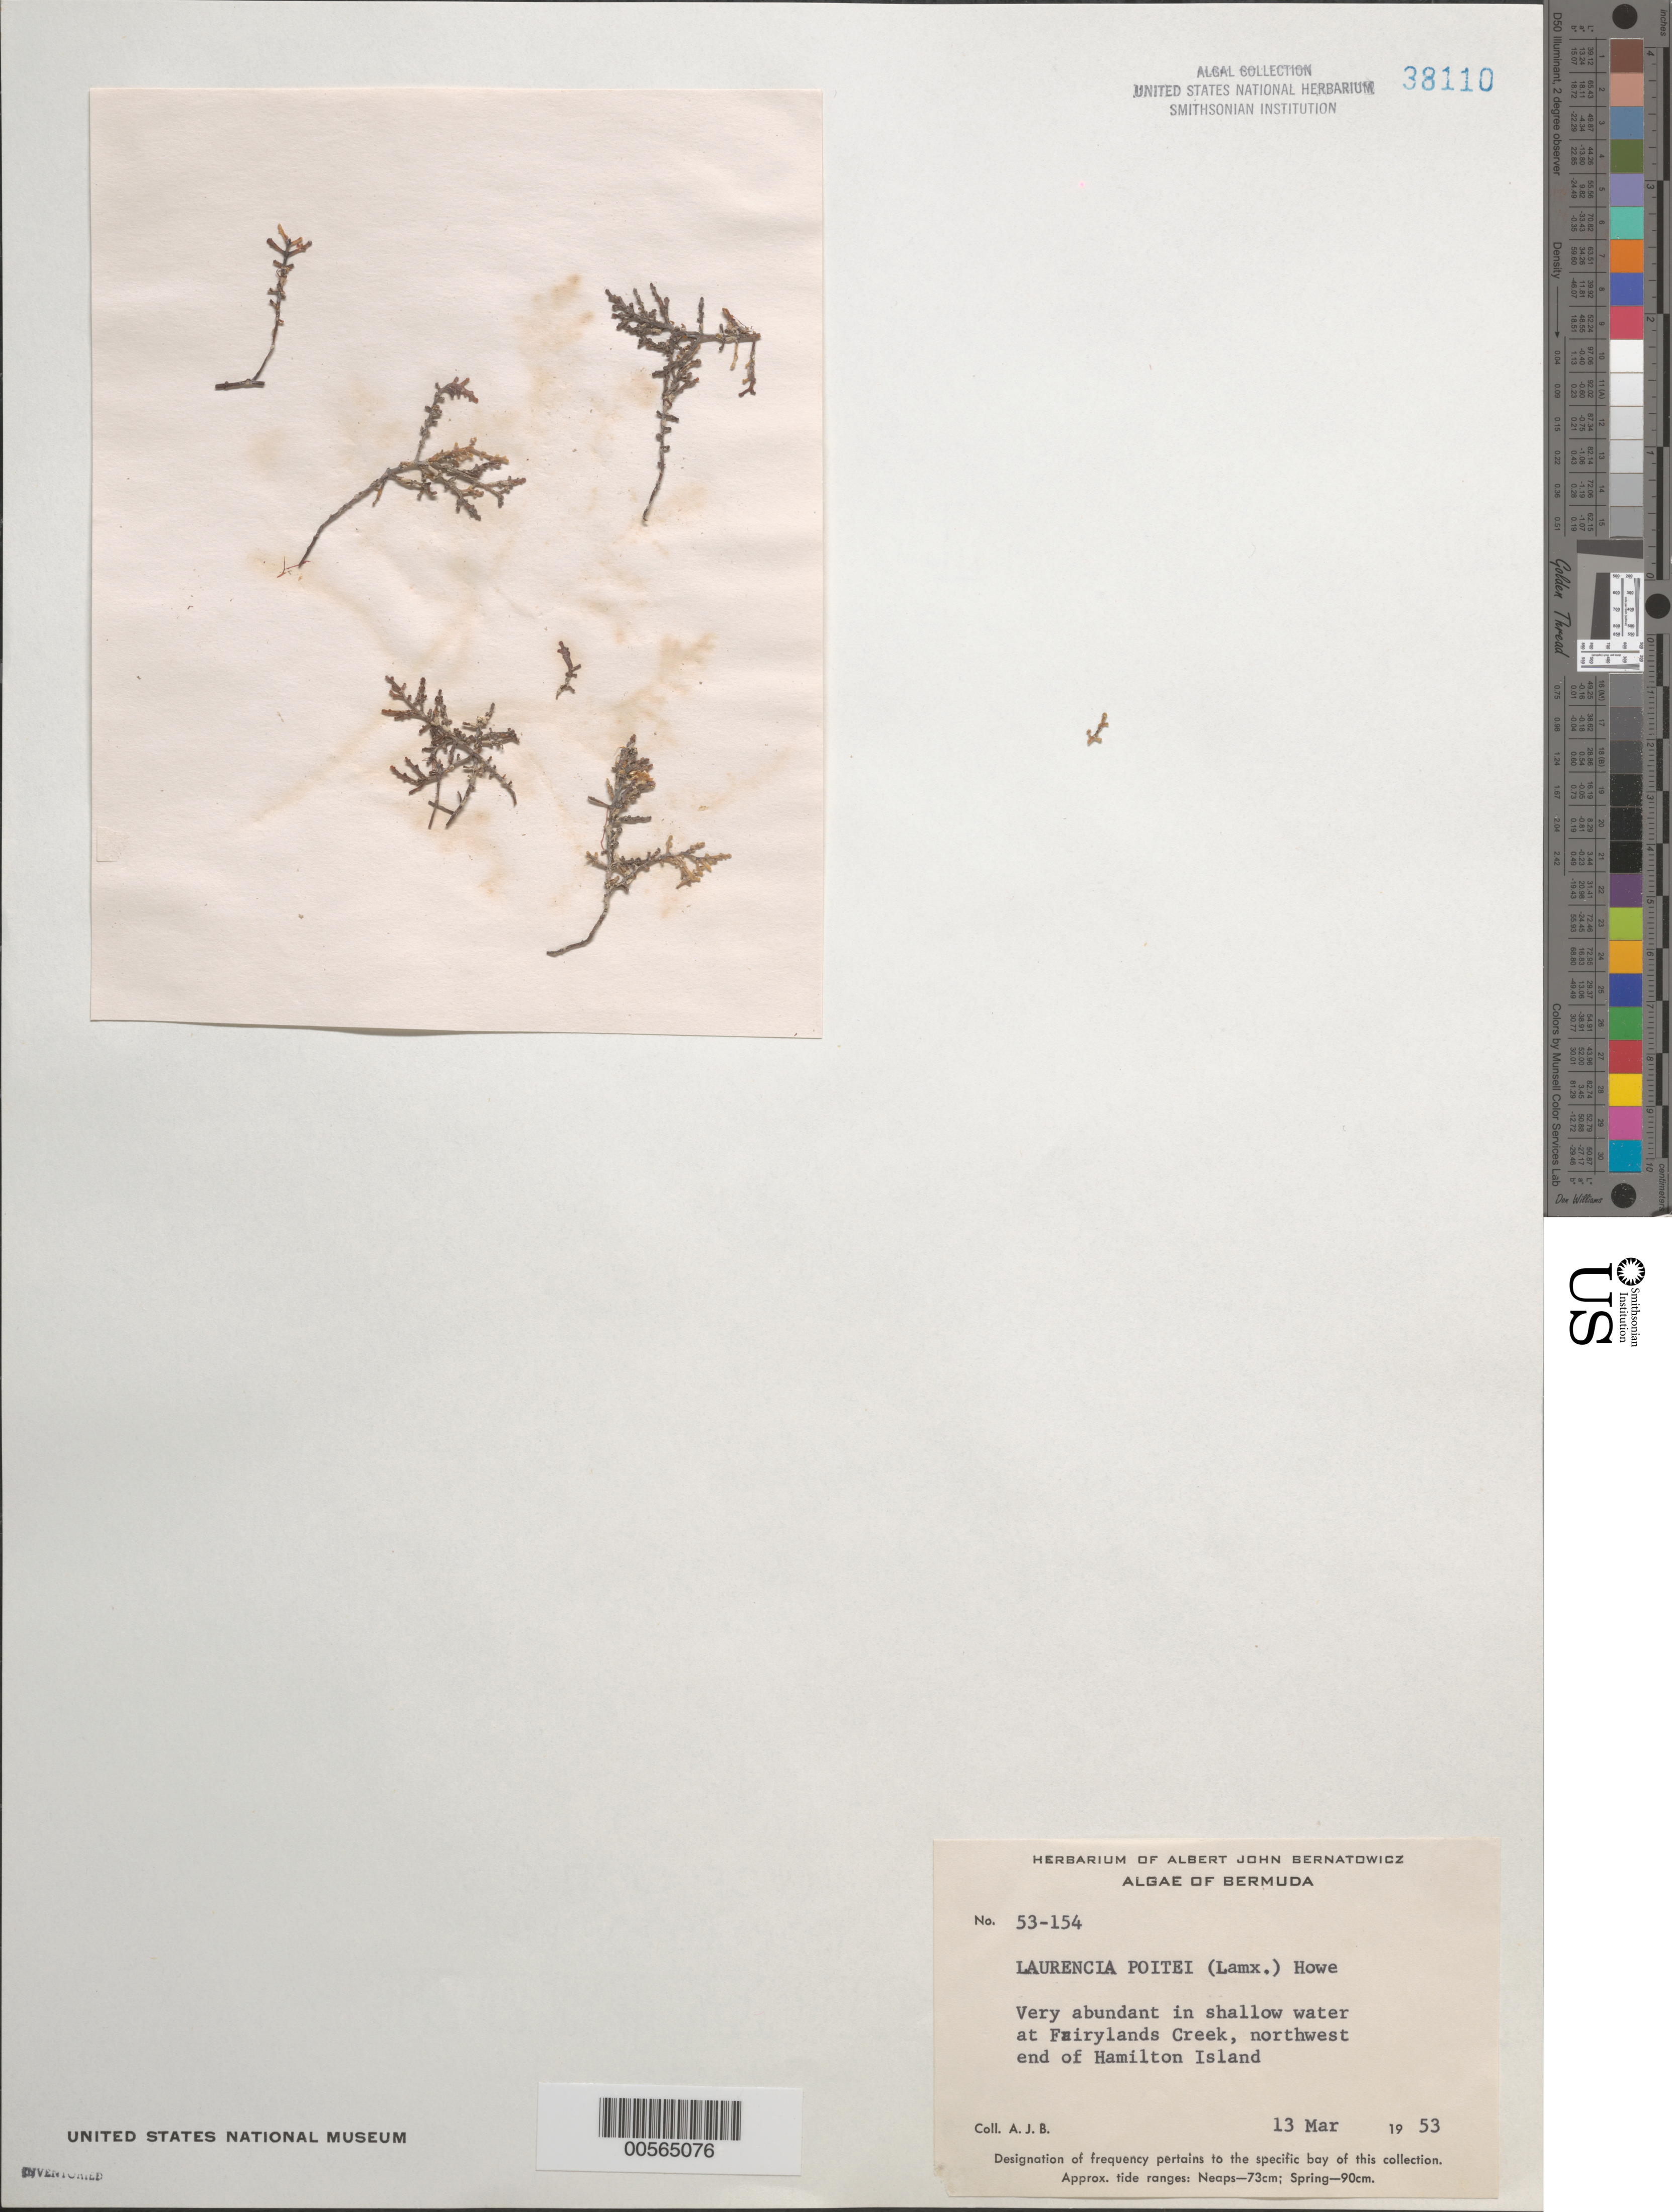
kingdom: Plantae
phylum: Rhodophyta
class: Florideophyceae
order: Ceramiales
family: Rhodomelaceae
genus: Yuzurua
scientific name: Yuzurua poiteaui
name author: (J.V.Lamouroux) Martin-Lescanne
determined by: Brooks, B. L., (BOT), Smithsonian Institution - National Museum of Natural History (UNITED STATES)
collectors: A. Bernatowicz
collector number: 53-154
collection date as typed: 13 Mar 1953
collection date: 1953-03-13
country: Bermuda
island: Bermuda Island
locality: Fairylands Creek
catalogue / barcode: US 38110